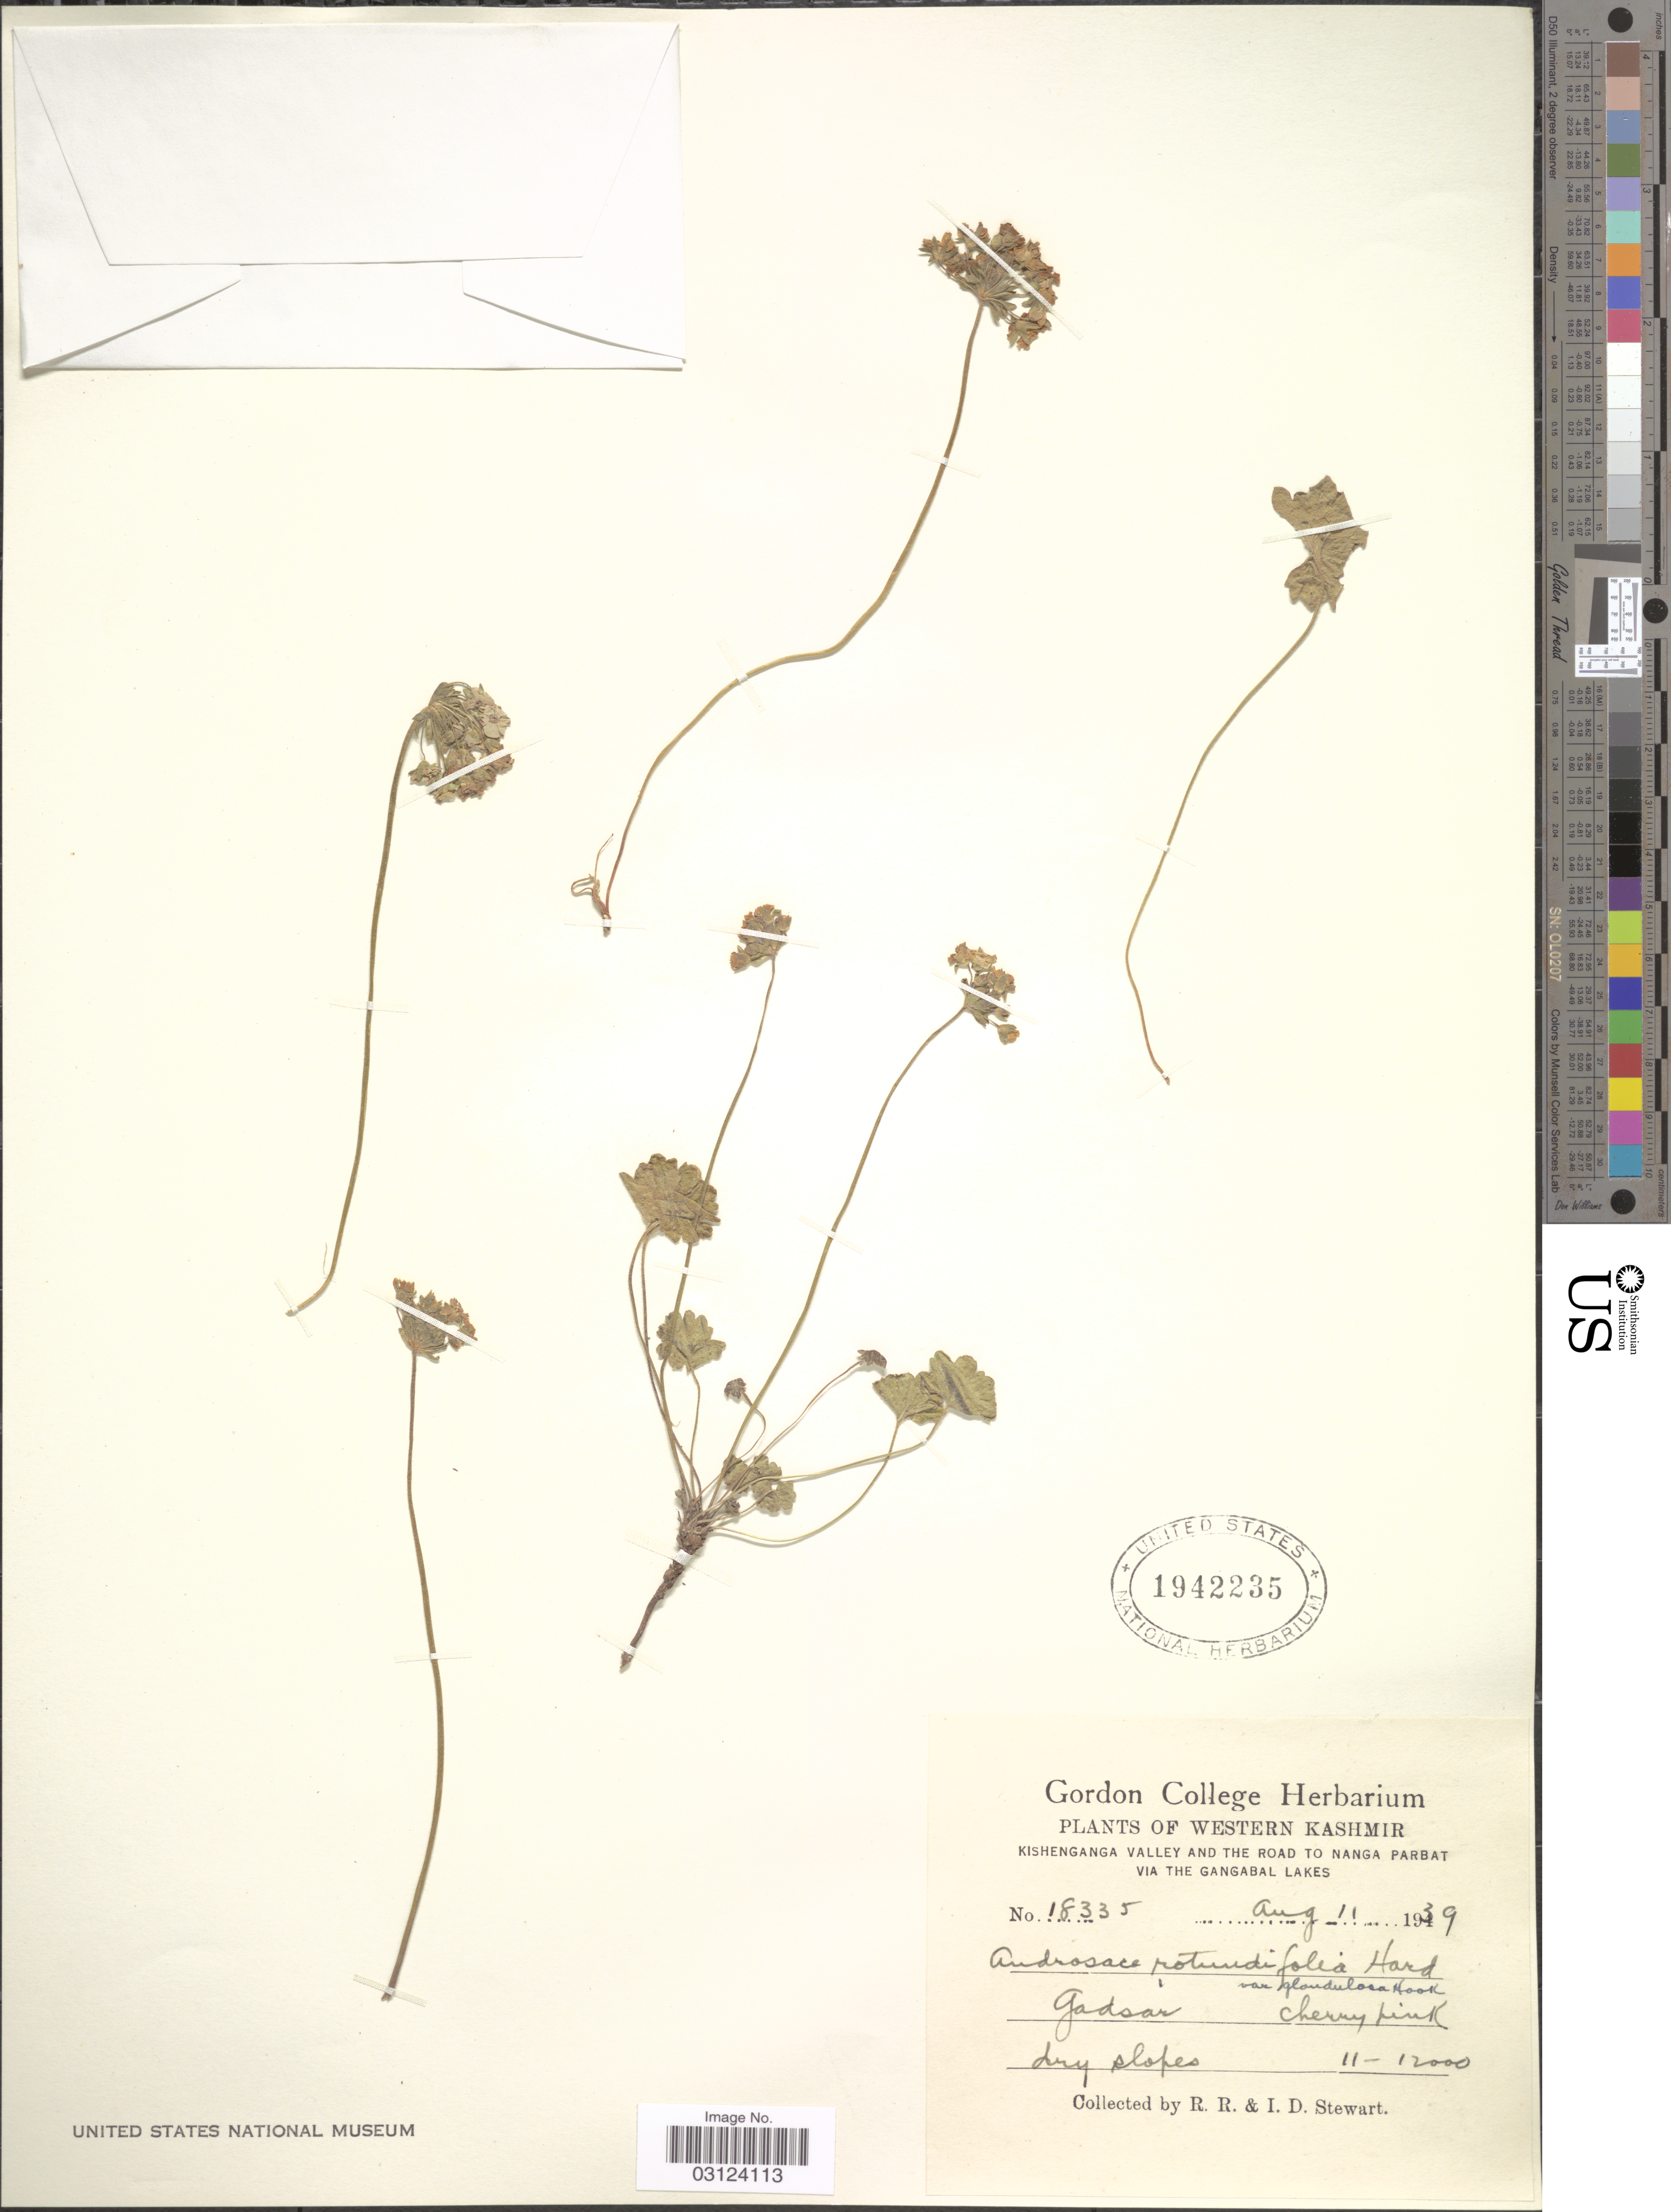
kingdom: Plantae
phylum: Tracheophyta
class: Magnoliopsida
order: Ericales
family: Primulaceae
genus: Androsace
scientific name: Androsace rotundifolia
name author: Hardw.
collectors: R. Stewart & I. Stewart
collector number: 18335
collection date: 1939-08-11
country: India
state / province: Jammu and Kashmir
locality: Western Kashmir, Kishenganga Valley and the Road to Nanga Parbat via the Gangabal Lakes, Gadsar.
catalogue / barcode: US 1942235